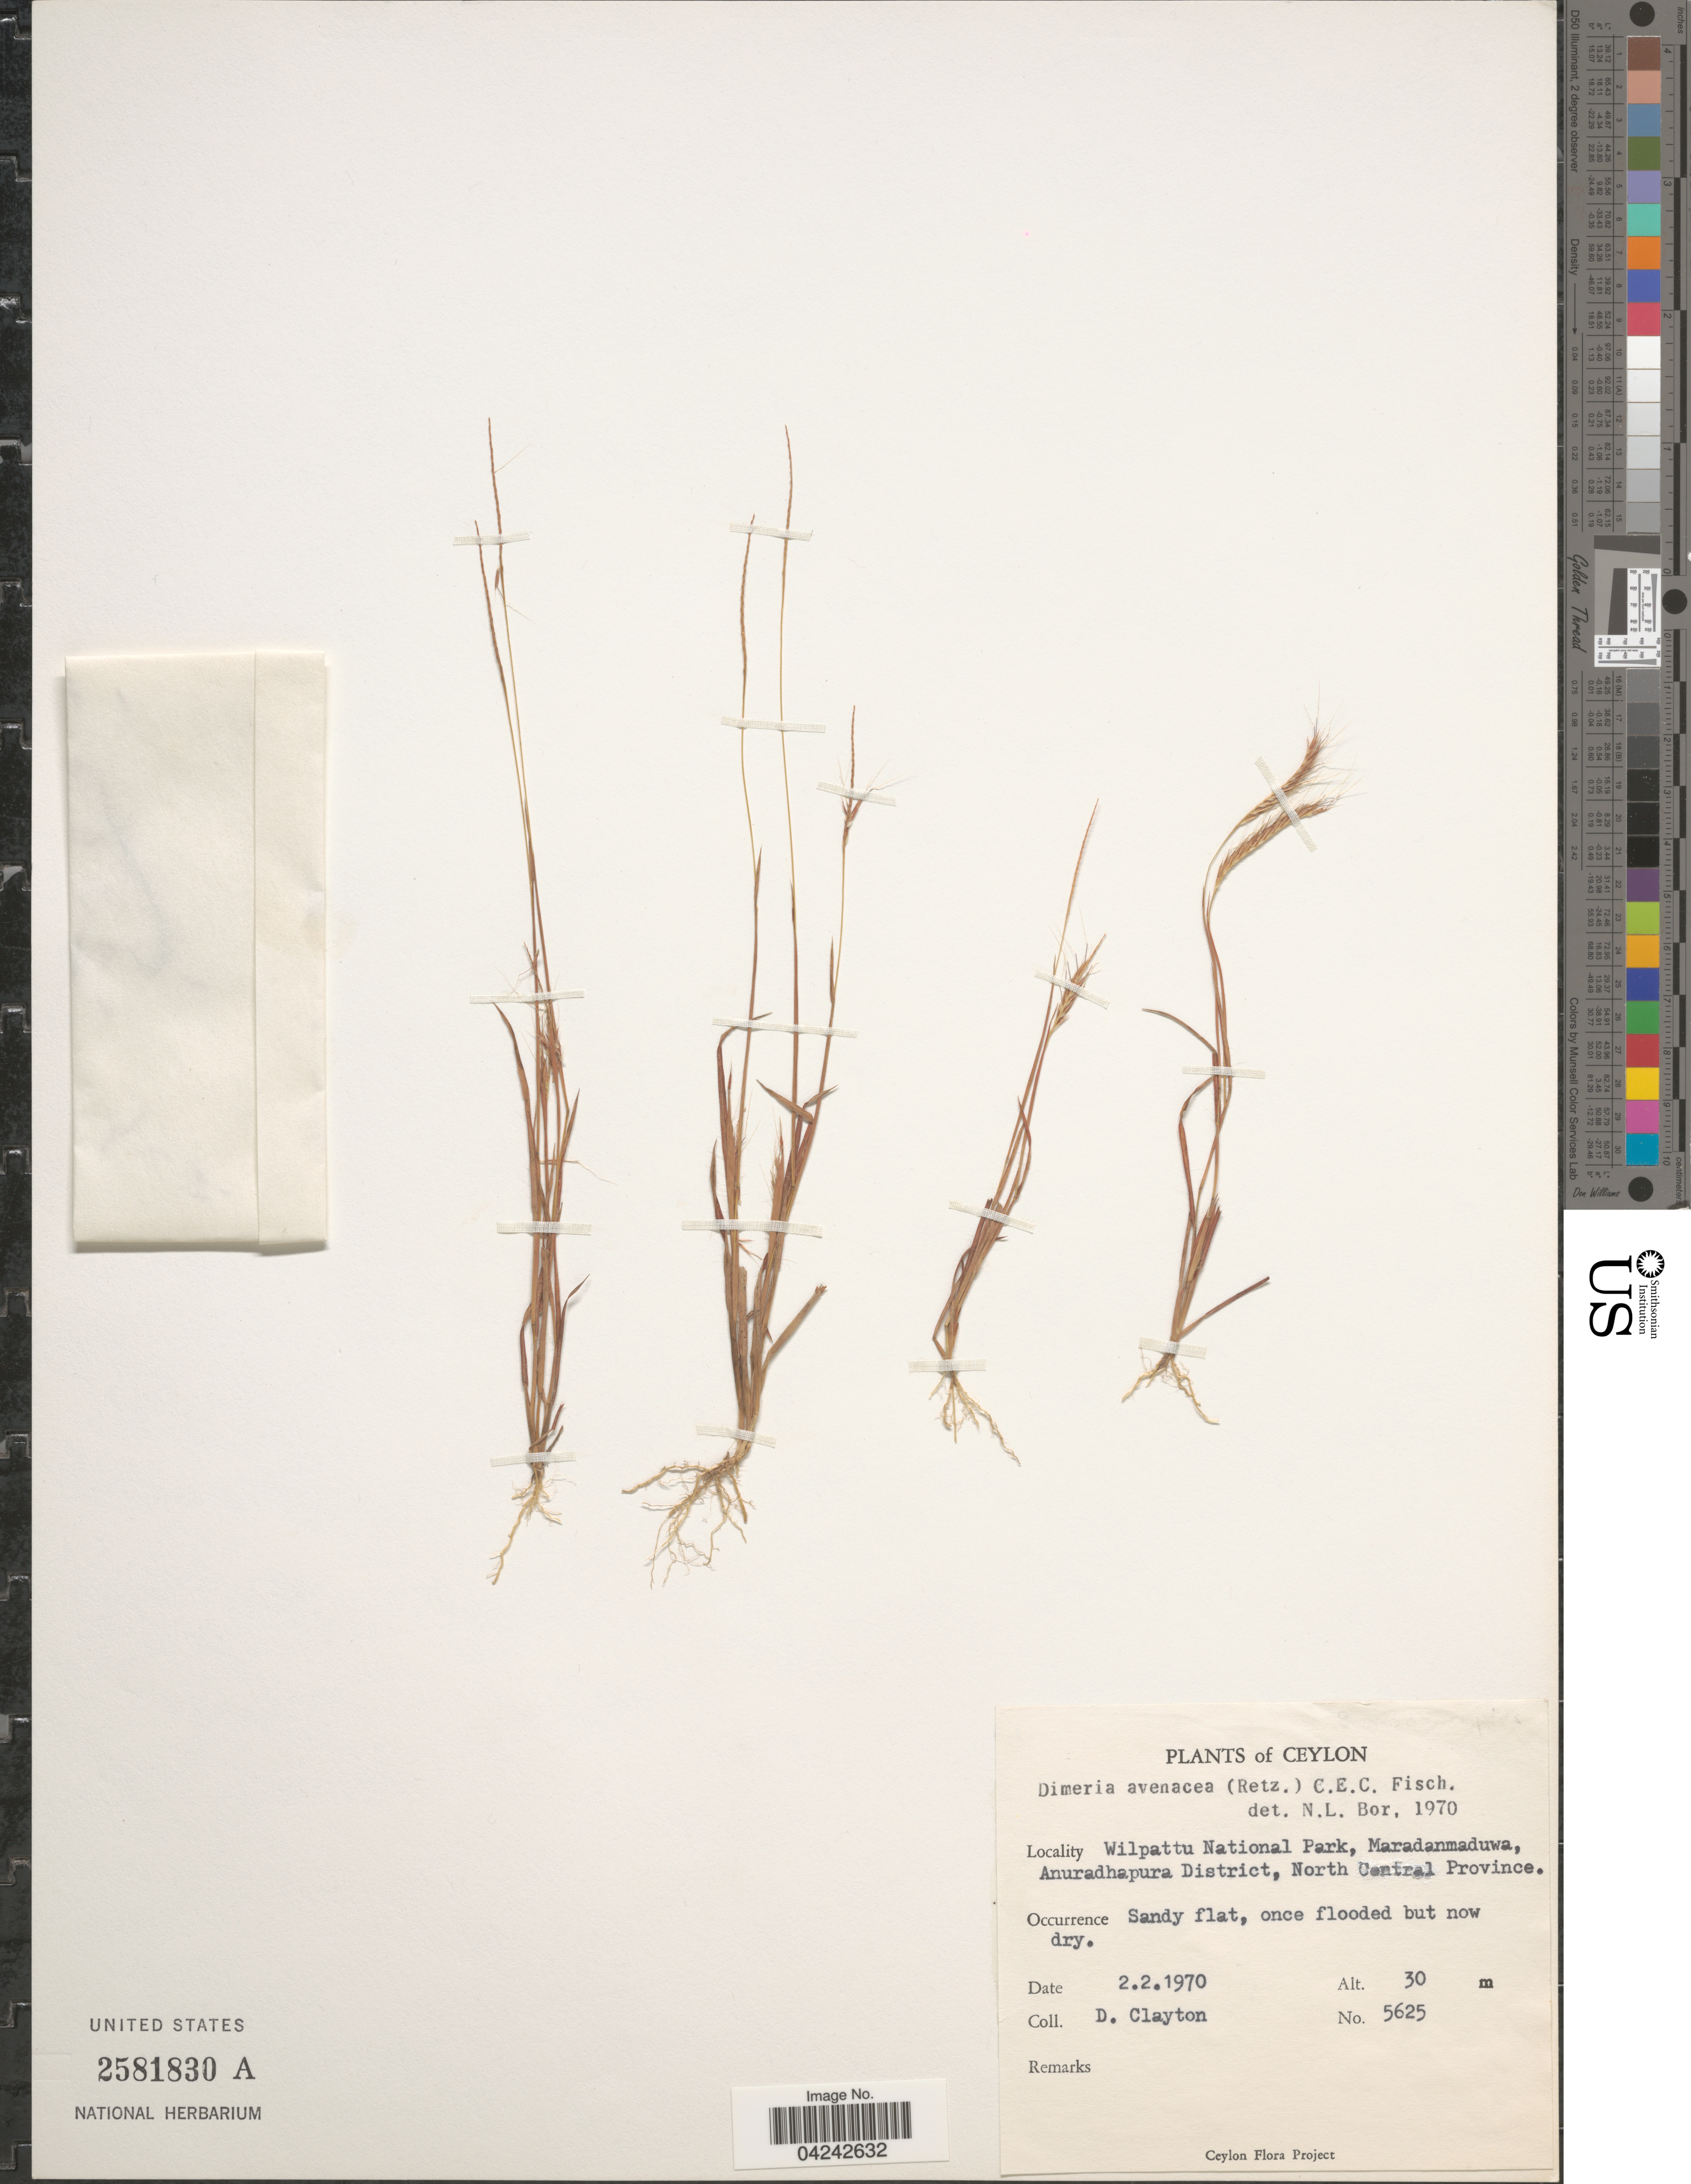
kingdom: Plantae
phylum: Tracheophyta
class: Liliopsida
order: Poales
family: Poaceae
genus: Dimeria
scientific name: Dimeria avenacea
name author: (Retz.) C.E.C. Fisch.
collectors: D. Clayton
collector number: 5625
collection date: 1970-02-02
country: Sri Lanka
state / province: North Central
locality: Ceylon. Wilpattu National Park, Maradanmaduwa, Anuradhapura District.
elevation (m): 30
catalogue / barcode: US 2581830A